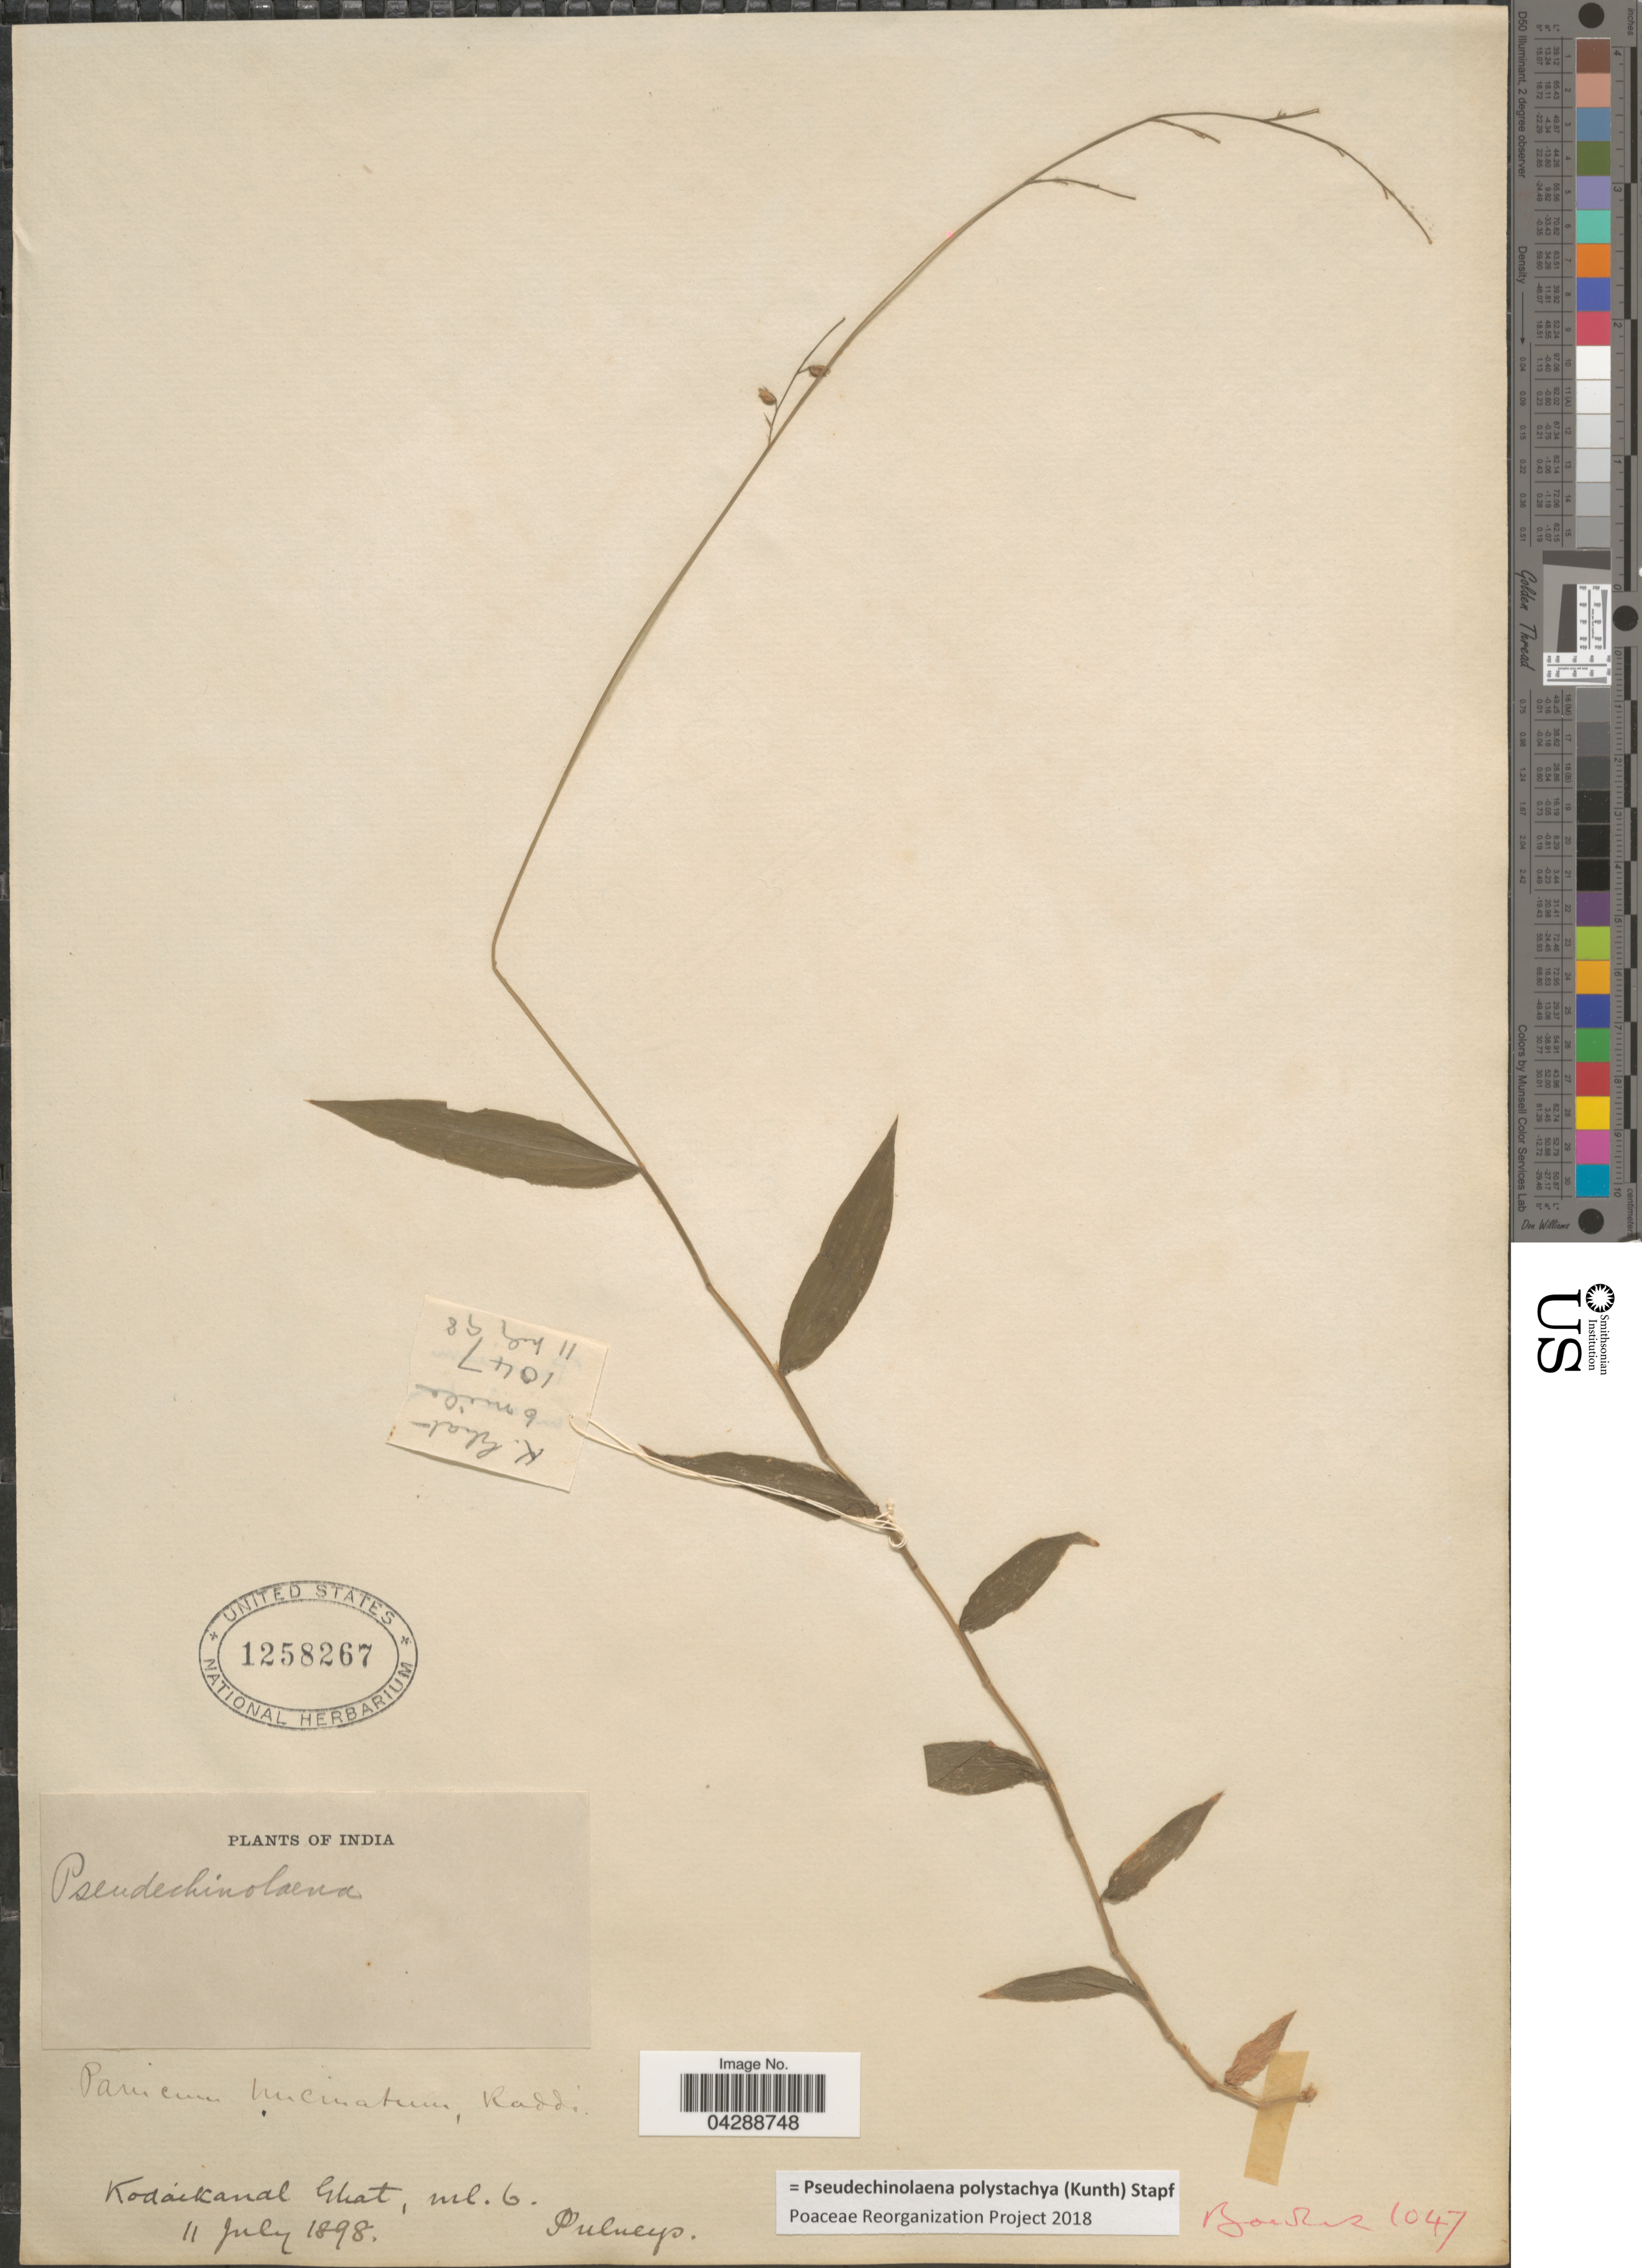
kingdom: Plantae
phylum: Tracheophyta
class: Liliopsida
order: Poales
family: Poaceae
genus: Pseudechinolaena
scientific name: Pseudechinolaena polystachya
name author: (Kunth) Stapf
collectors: Bowles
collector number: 1047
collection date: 1898-07-11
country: India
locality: Kodaikanal Ghat, ml. 6. Pulneys.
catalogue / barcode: US 1258267